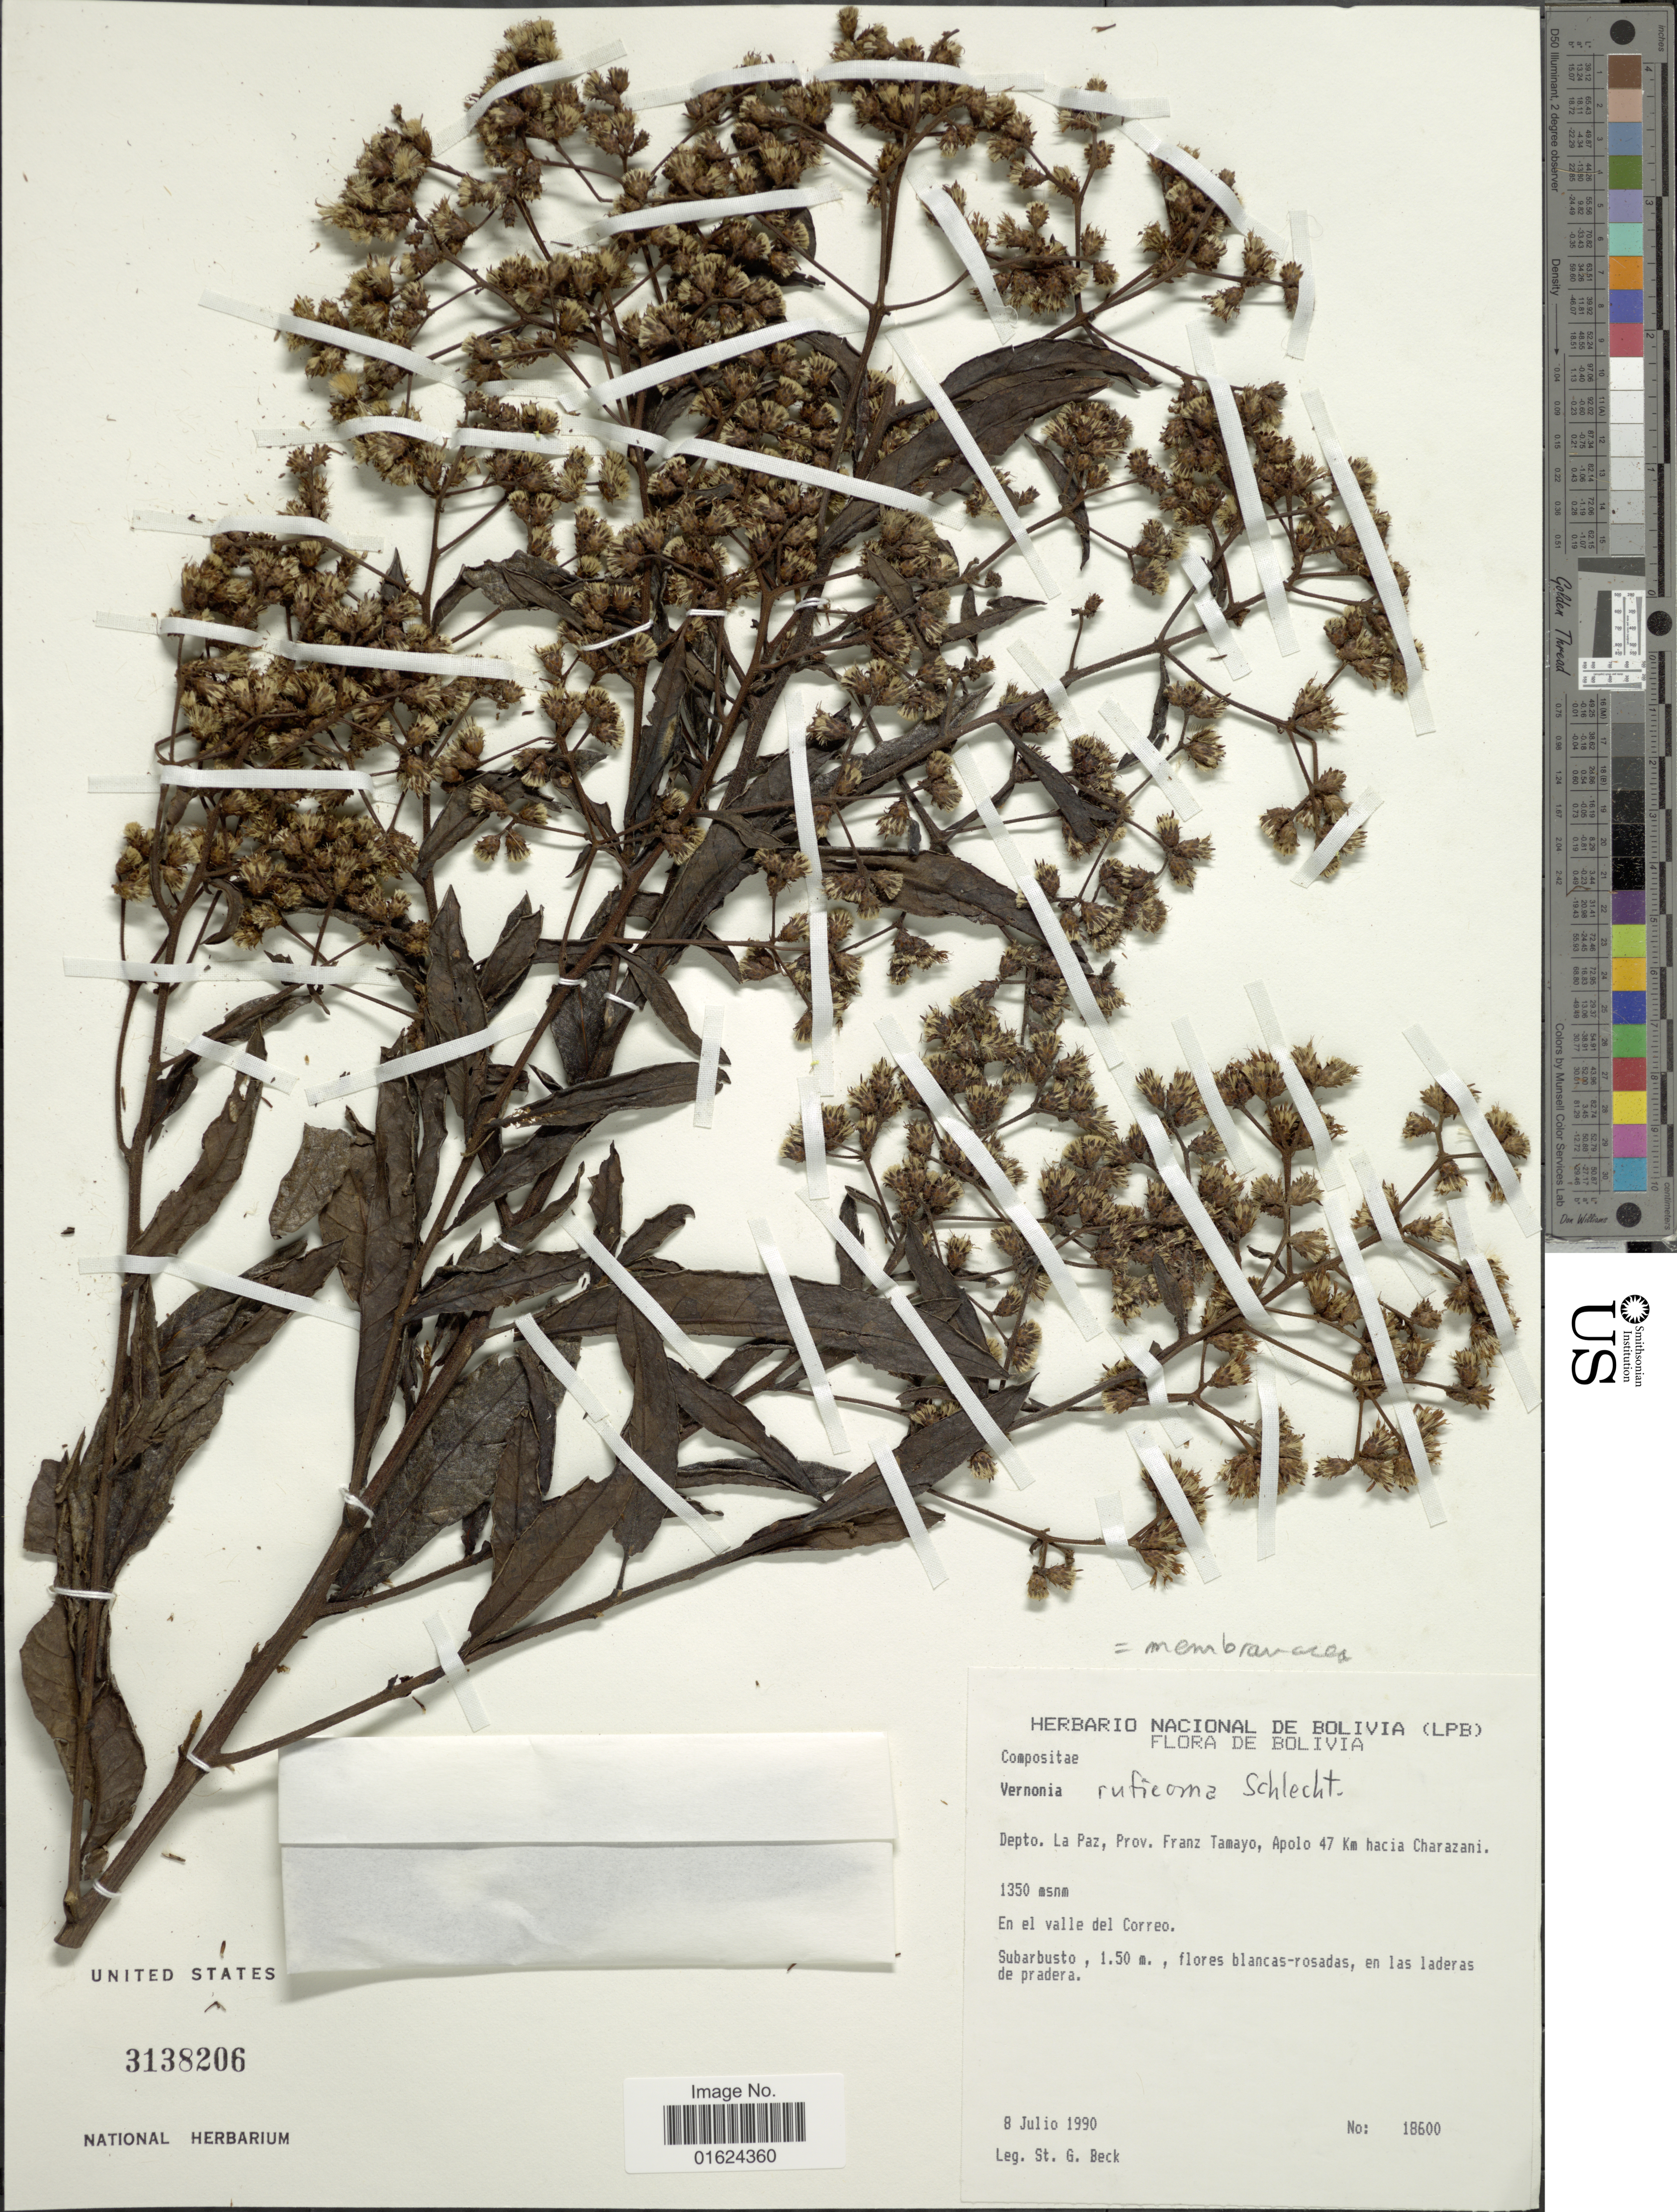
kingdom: Plantae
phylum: Tracheophyta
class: Magnoliopsida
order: Asterales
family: Asteraceae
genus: Vernonanthura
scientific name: Vernonanthura membranacea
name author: (Gardner) H. Rob.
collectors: S. G. Beck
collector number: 18600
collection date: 1990-07-08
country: Bolivia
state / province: La Paz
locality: Depto. La Paz, Prov. Franz Tamayo, Apolo 47 Km hacia Charazani.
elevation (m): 1350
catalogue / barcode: US 3138206